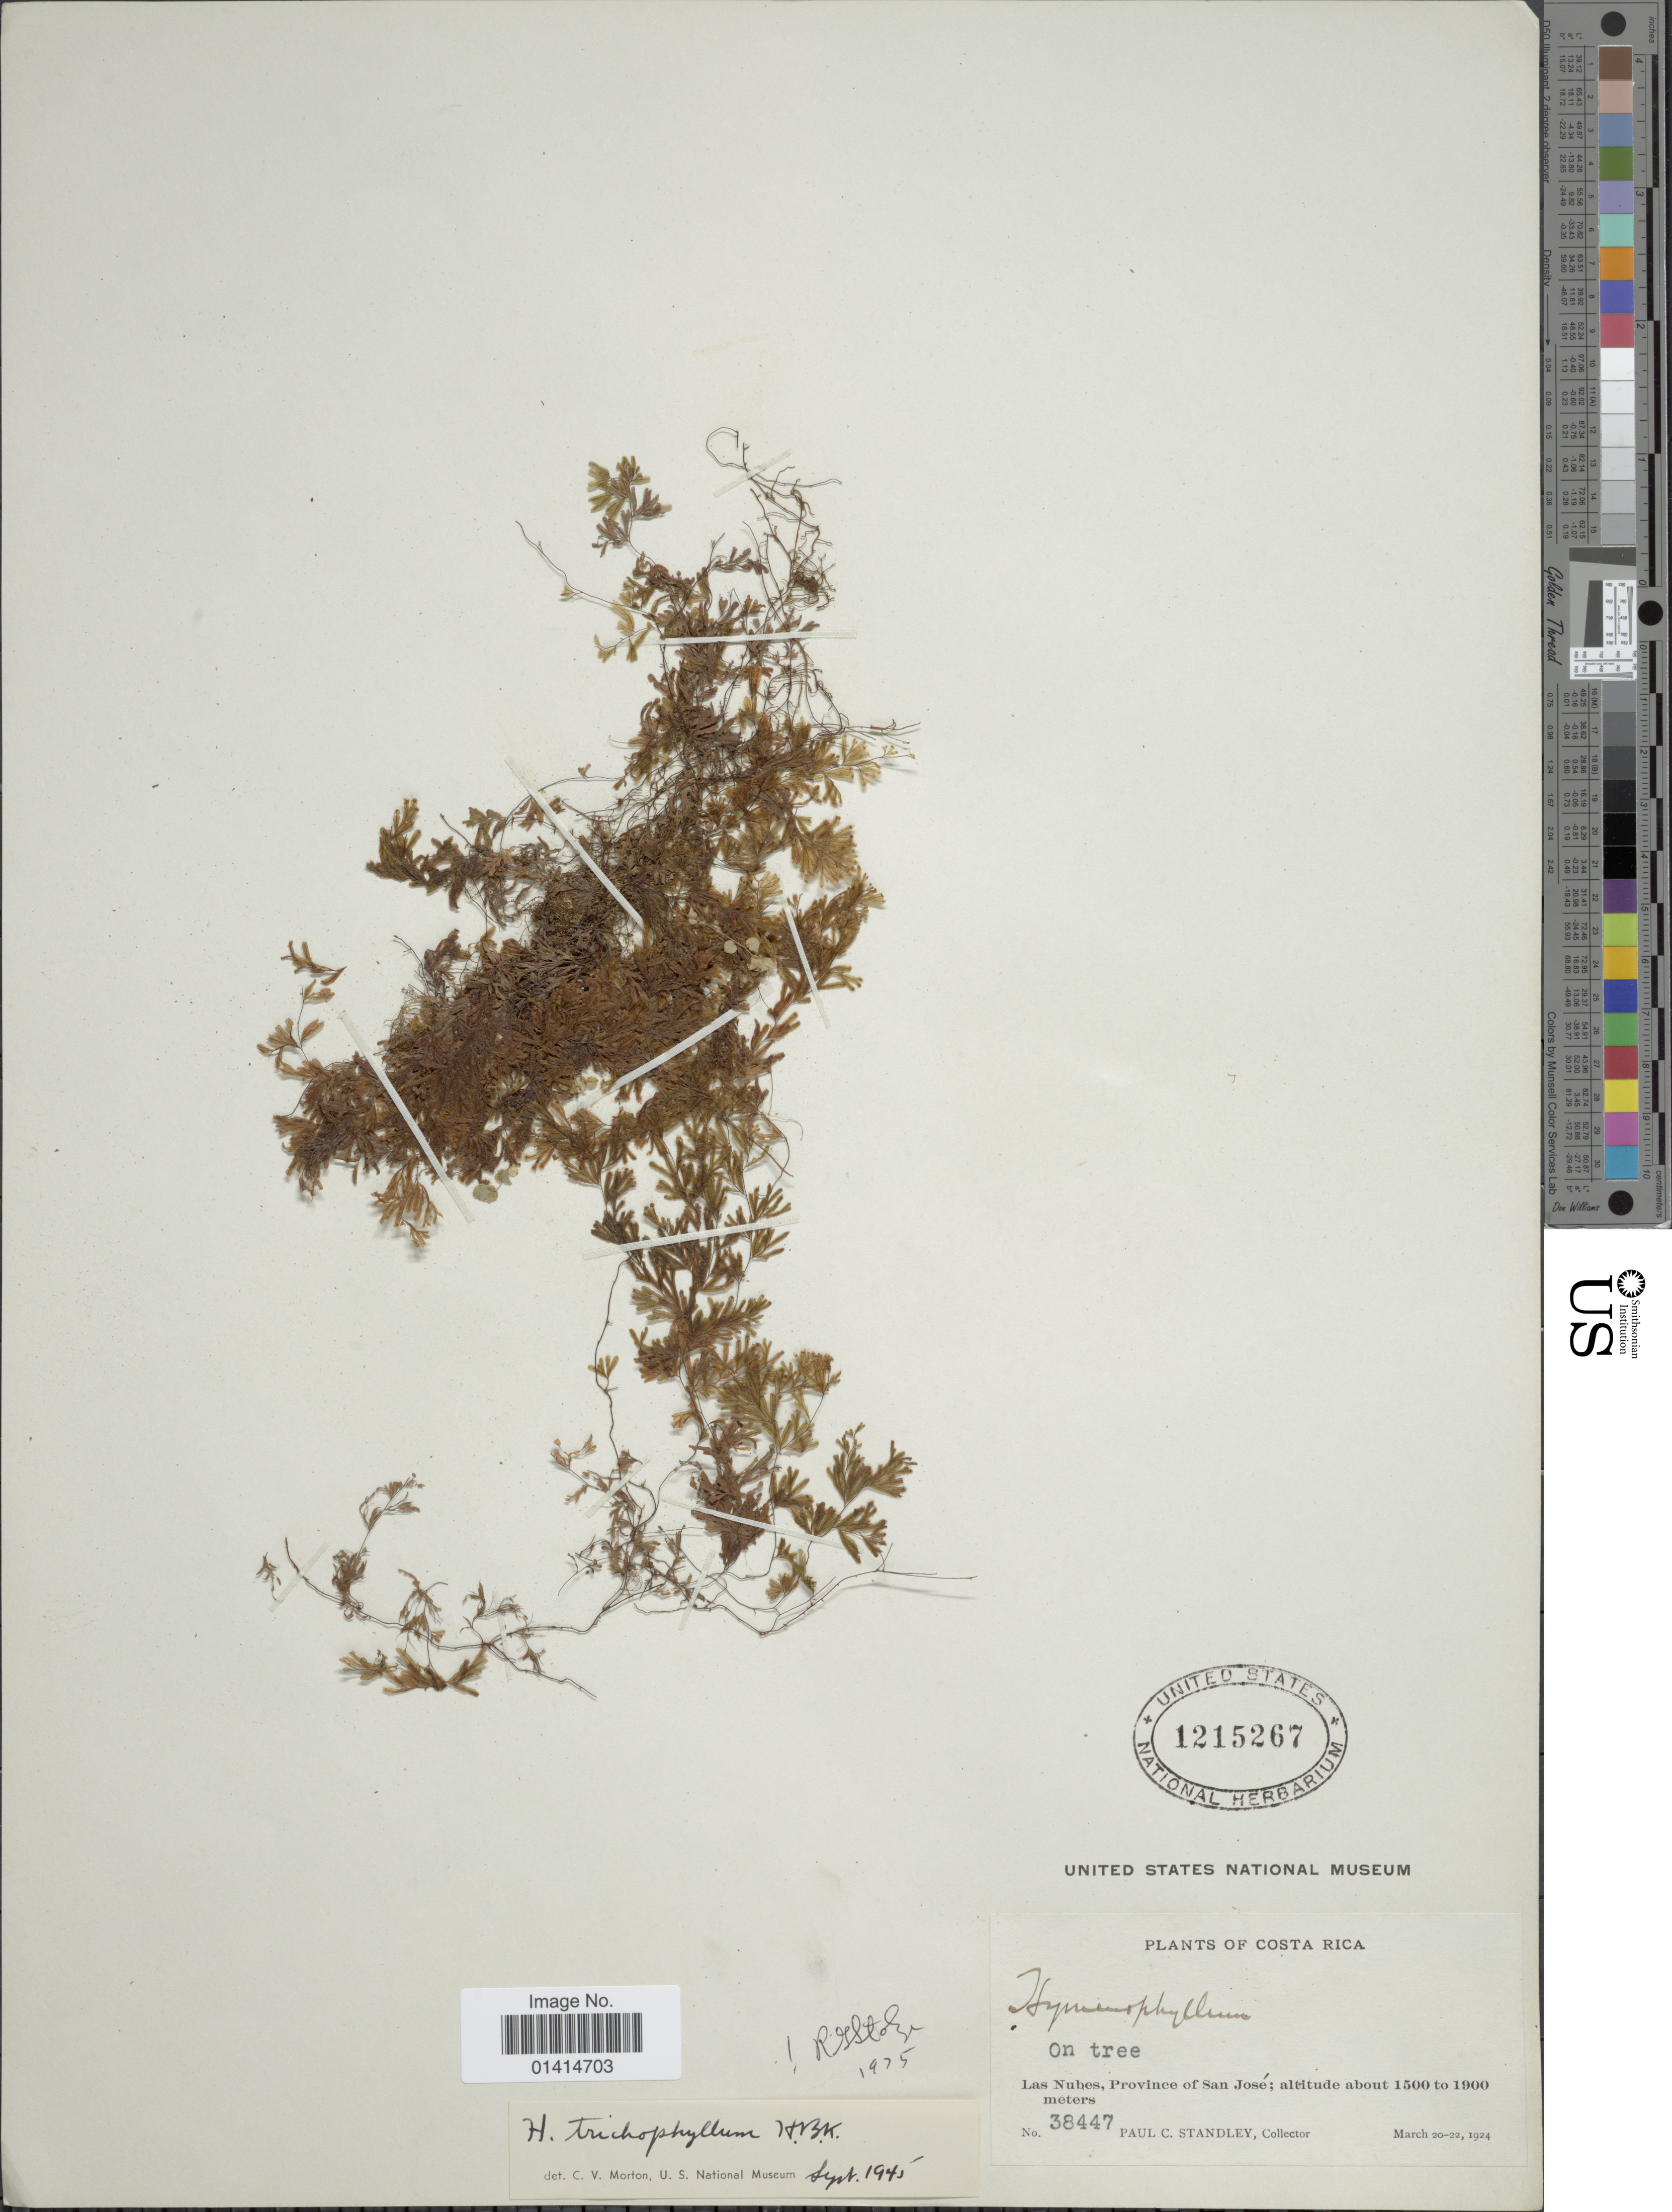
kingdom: Plantae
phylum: Tracheophyta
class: Polypodiopsida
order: Hymenophyllales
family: Hymenophyllaceae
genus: Hymenophyllum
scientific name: Hymenophyllum trichophyllum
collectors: P. C. Standley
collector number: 38447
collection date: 1924-03-20/1924-03-22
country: Costa Rica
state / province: San José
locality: Las Nubes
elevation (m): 1500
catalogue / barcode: US 1215267